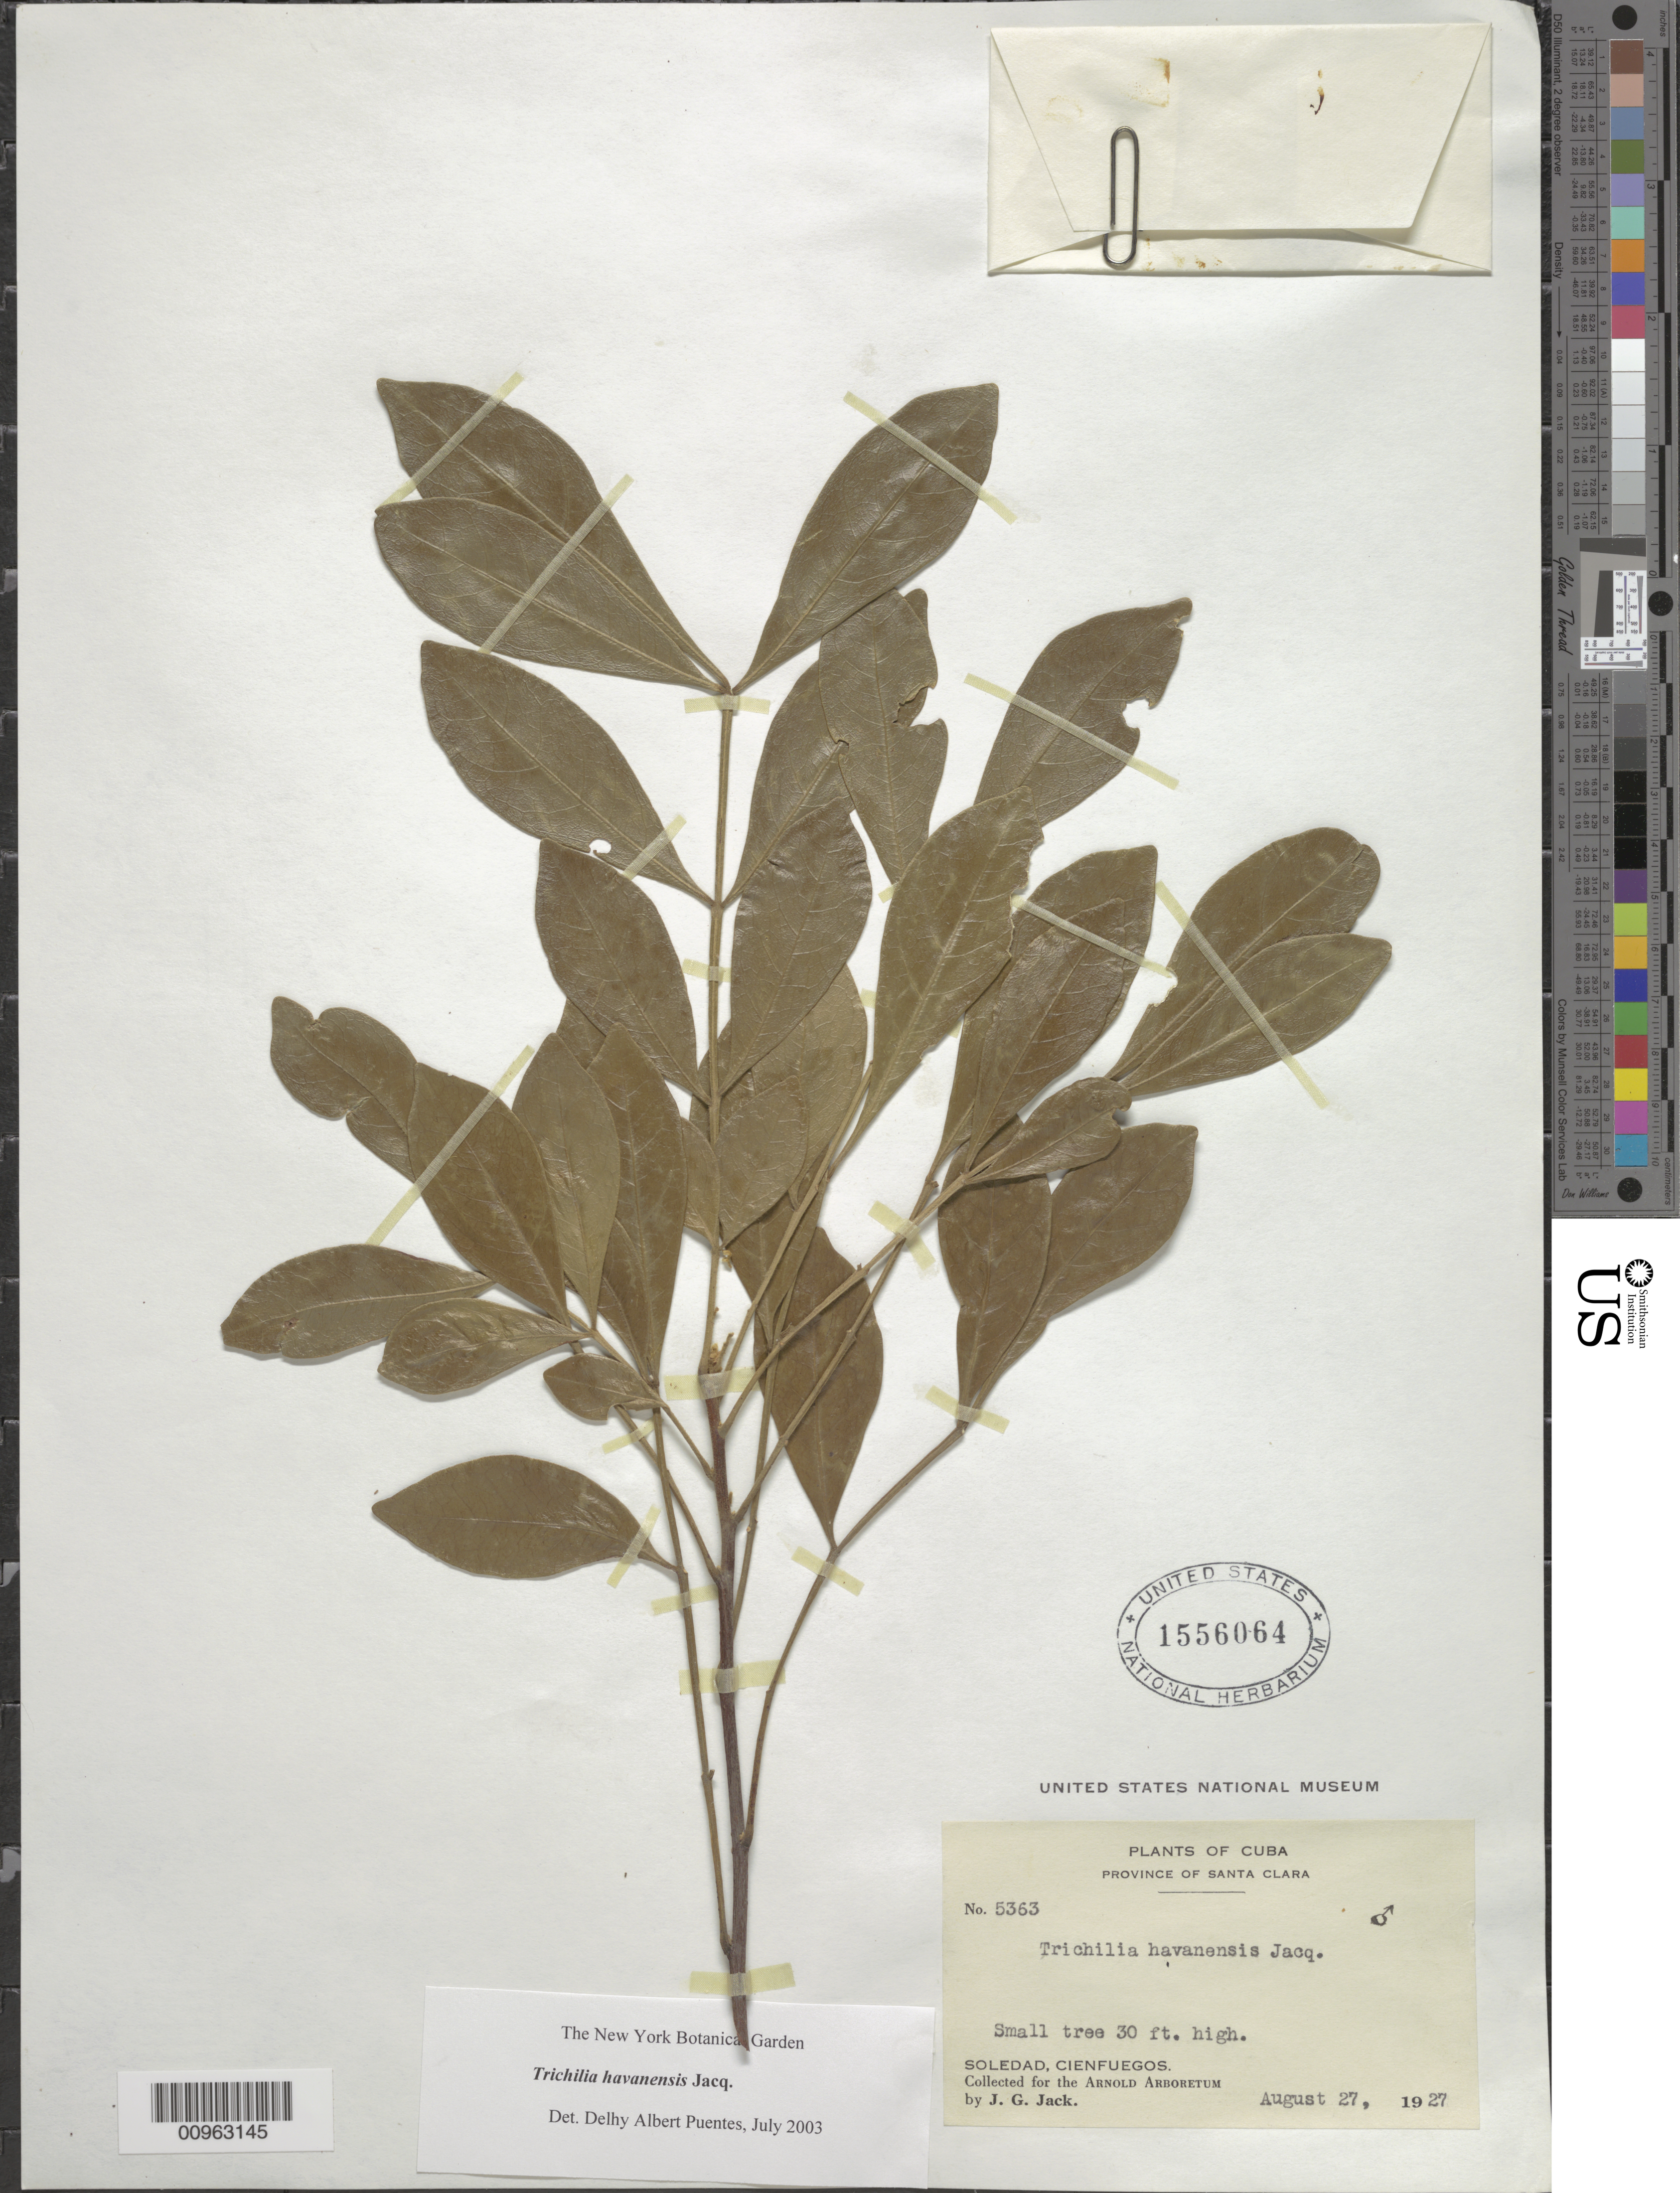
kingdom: Plantae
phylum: Tracheophyta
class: Magnoliopsida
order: Sapindales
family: Meliaceae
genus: Trichilia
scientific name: Trichilia havanensis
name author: Jacq.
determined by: Puentes, D. A.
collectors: J. G. Jack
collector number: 5363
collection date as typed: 27 Aug 1927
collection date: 1927-08-27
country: Cuba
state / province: Cienfuegos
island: Cuba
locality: Soledad, Cienfuegos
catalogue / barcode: US 1556064